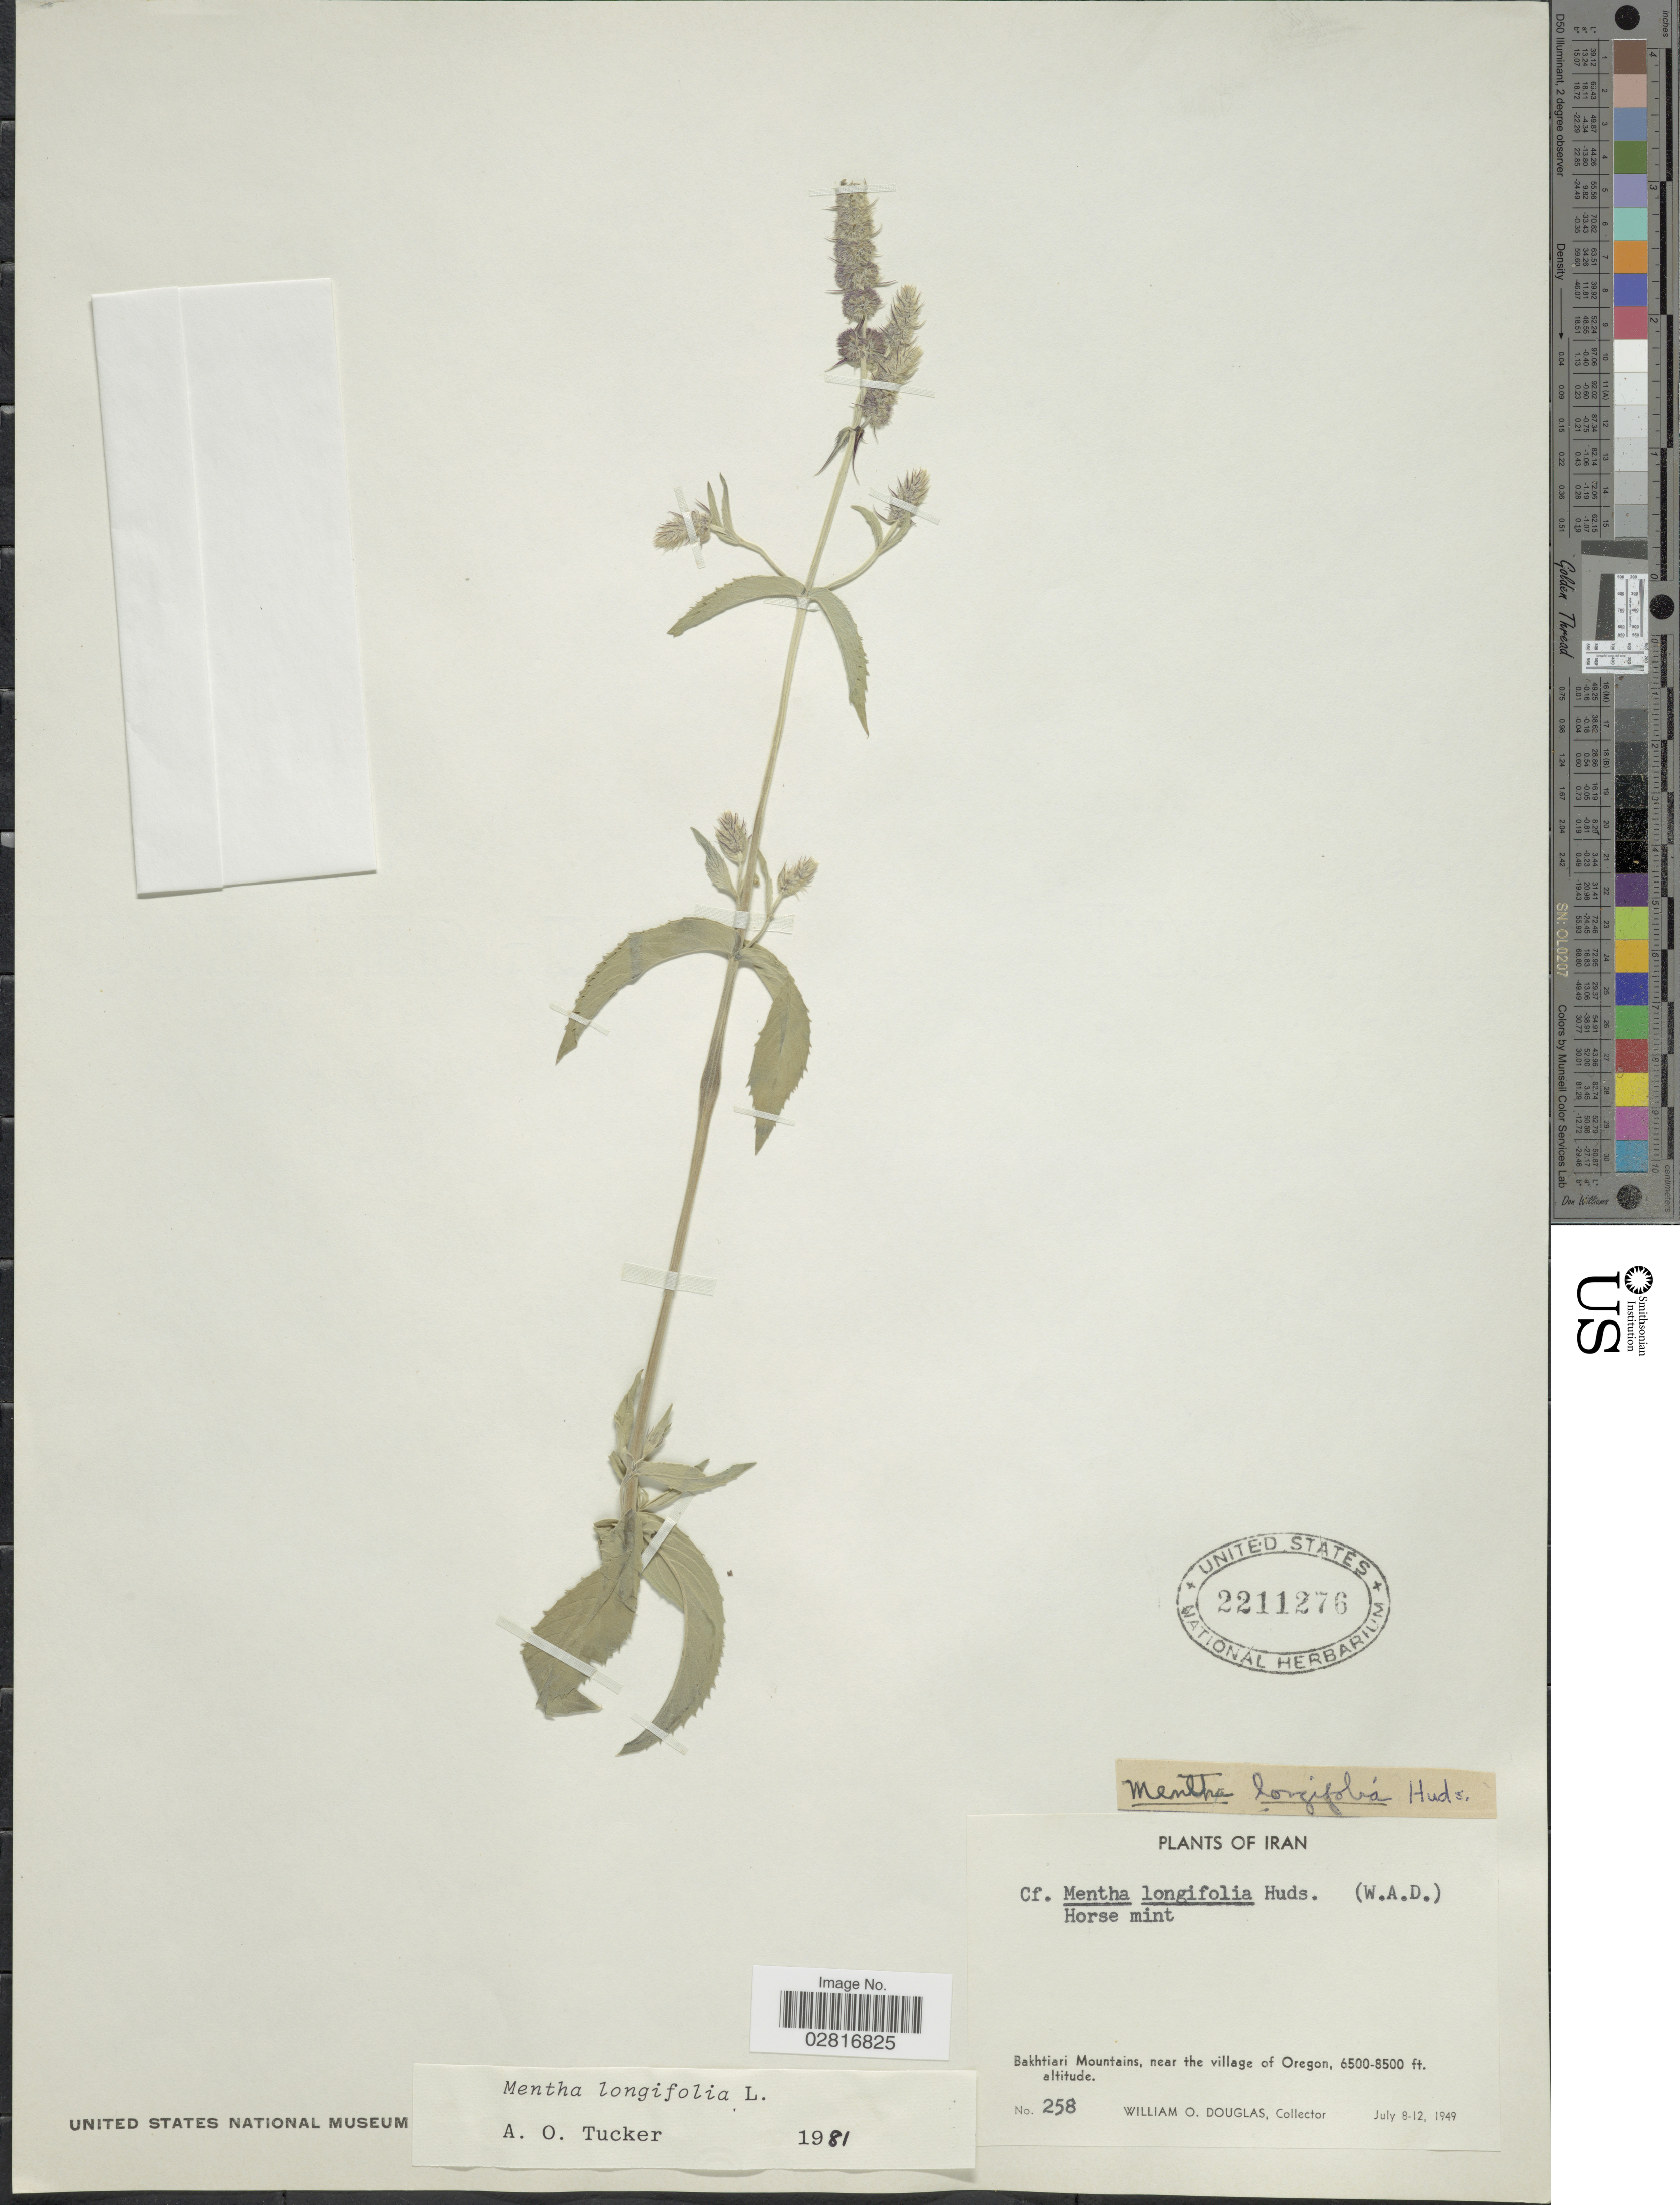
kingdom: Plantae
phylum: Tracheophyta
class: Magnoliopsida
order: Lamiales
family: Lamiaceae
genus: Mentha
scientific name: Mentha longifolia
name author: (L.) L.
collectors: W. Douglas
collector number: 258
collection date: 1949-07-08/1949-07-12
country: Iran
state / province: Chahar Mahaal and Bakhtiari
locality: Bakhtiari Mountains, near the village of Oregon.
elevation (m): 1981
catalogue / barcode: US 2211276